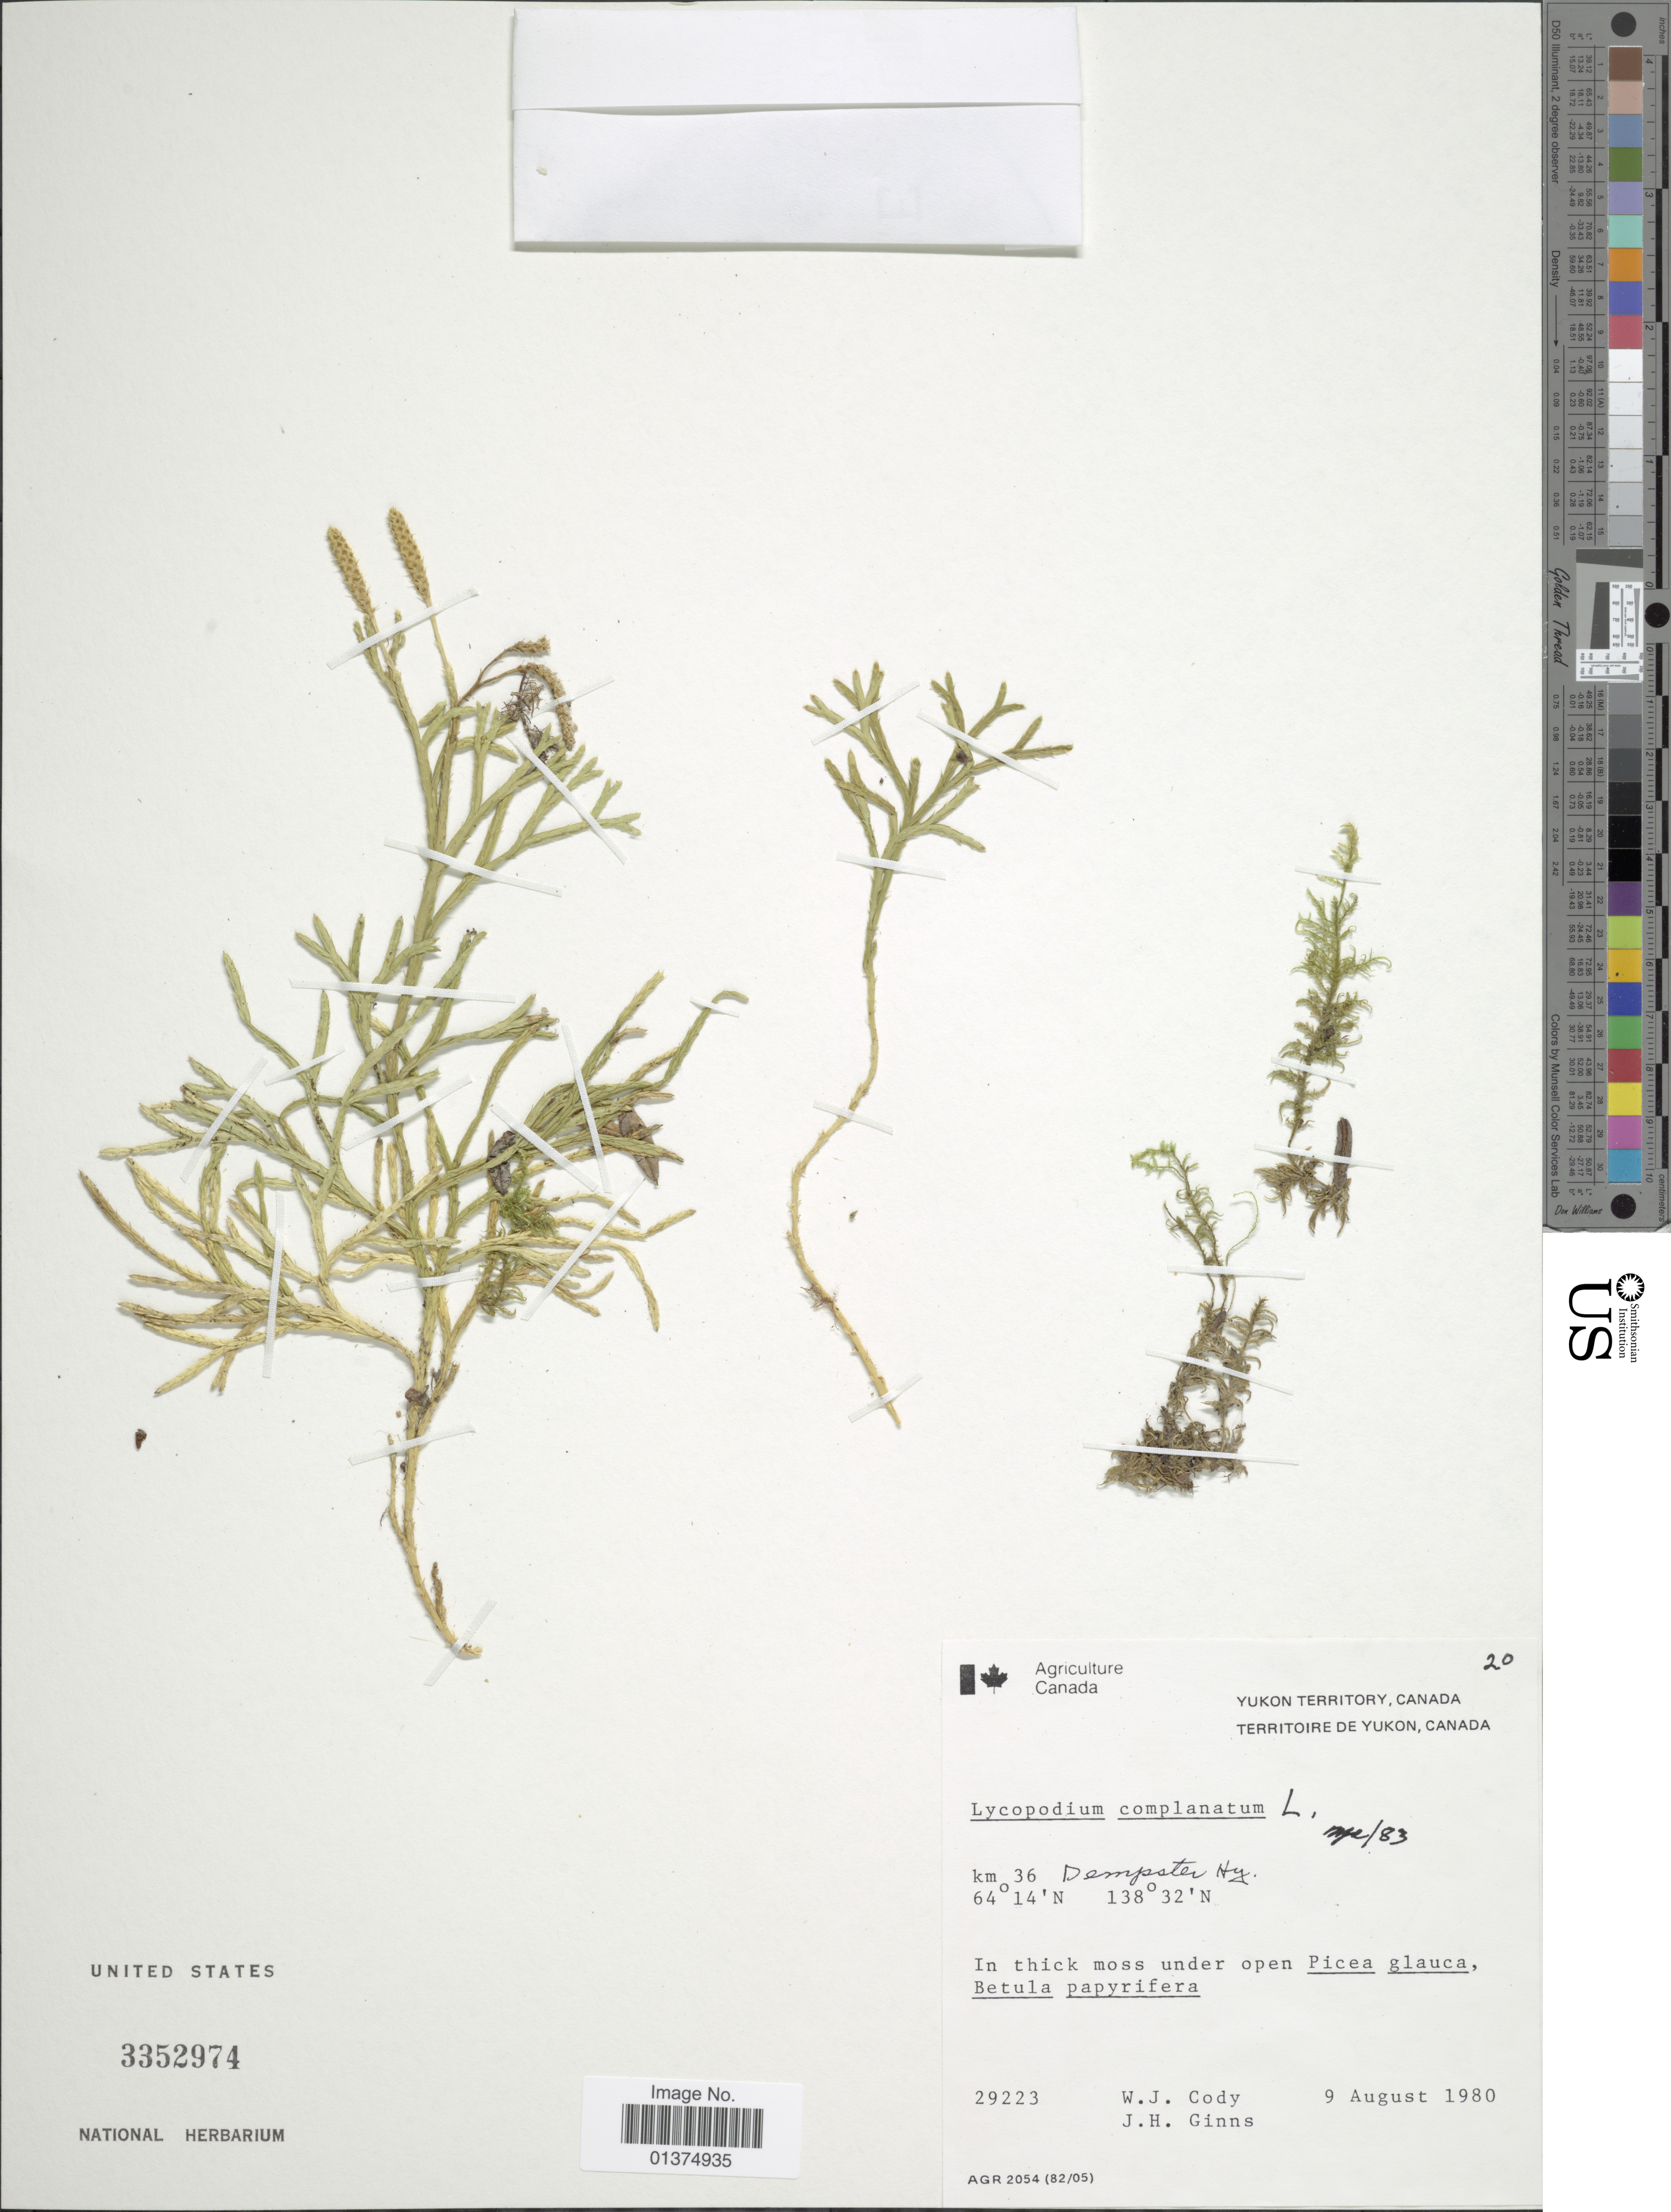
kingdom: Plantae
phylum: Tracheophyta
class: Lycopodiopsida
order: Lycopodiales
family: Lycopodiaceae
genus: Diphasiastrum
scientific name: Diphasiastrum complanatum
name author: (L.) Holub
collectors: W. Cody & J. Ginns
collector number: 29223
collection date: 1980-08-09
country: Canada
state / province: Yukon Territory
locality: Km 36 Dempster Hy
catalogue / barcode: US 3352974